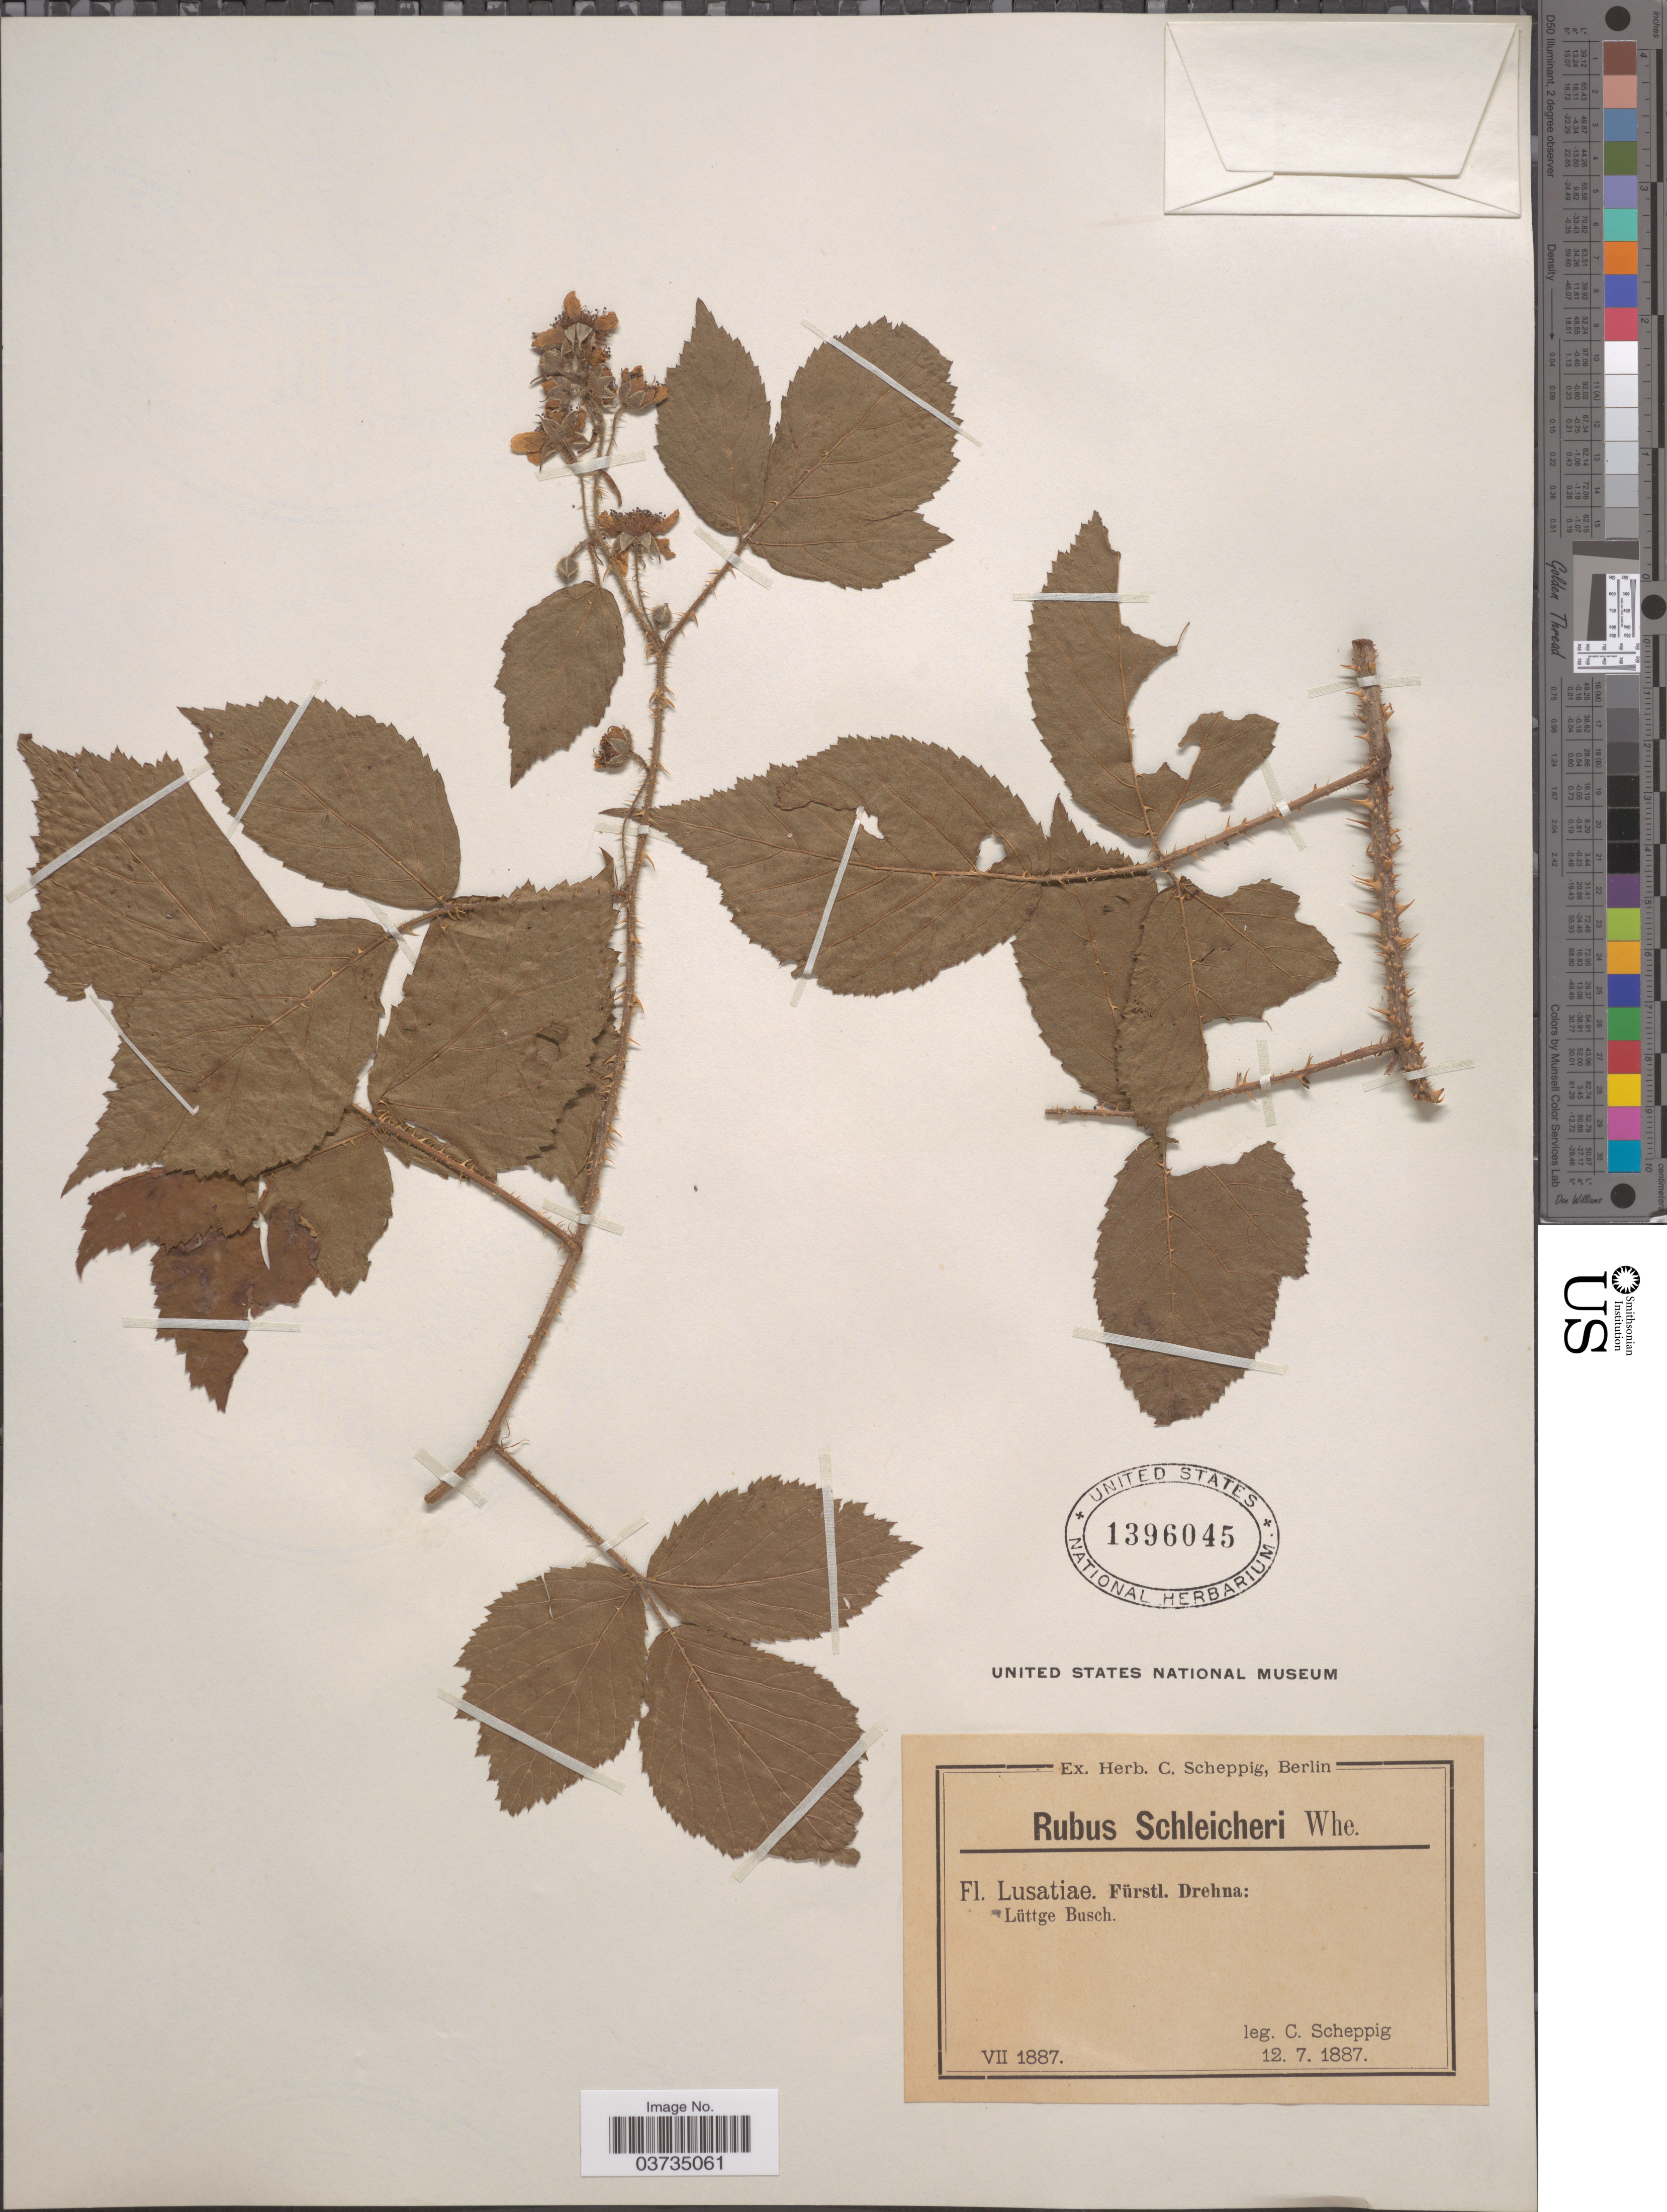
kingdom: Plantae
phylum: Tracheophyta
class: Magnoliopsida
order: Rosales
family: Rosaceae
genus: Rubus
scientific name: Rubus schleicheri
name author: Weihe ex Tratt.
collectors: C. Scheppig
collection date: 1887-07-12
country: Germany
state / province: Berlin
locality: Lusatiae. Fürstl. Drehna: Lüttge Busch.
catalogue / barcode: US 1396045